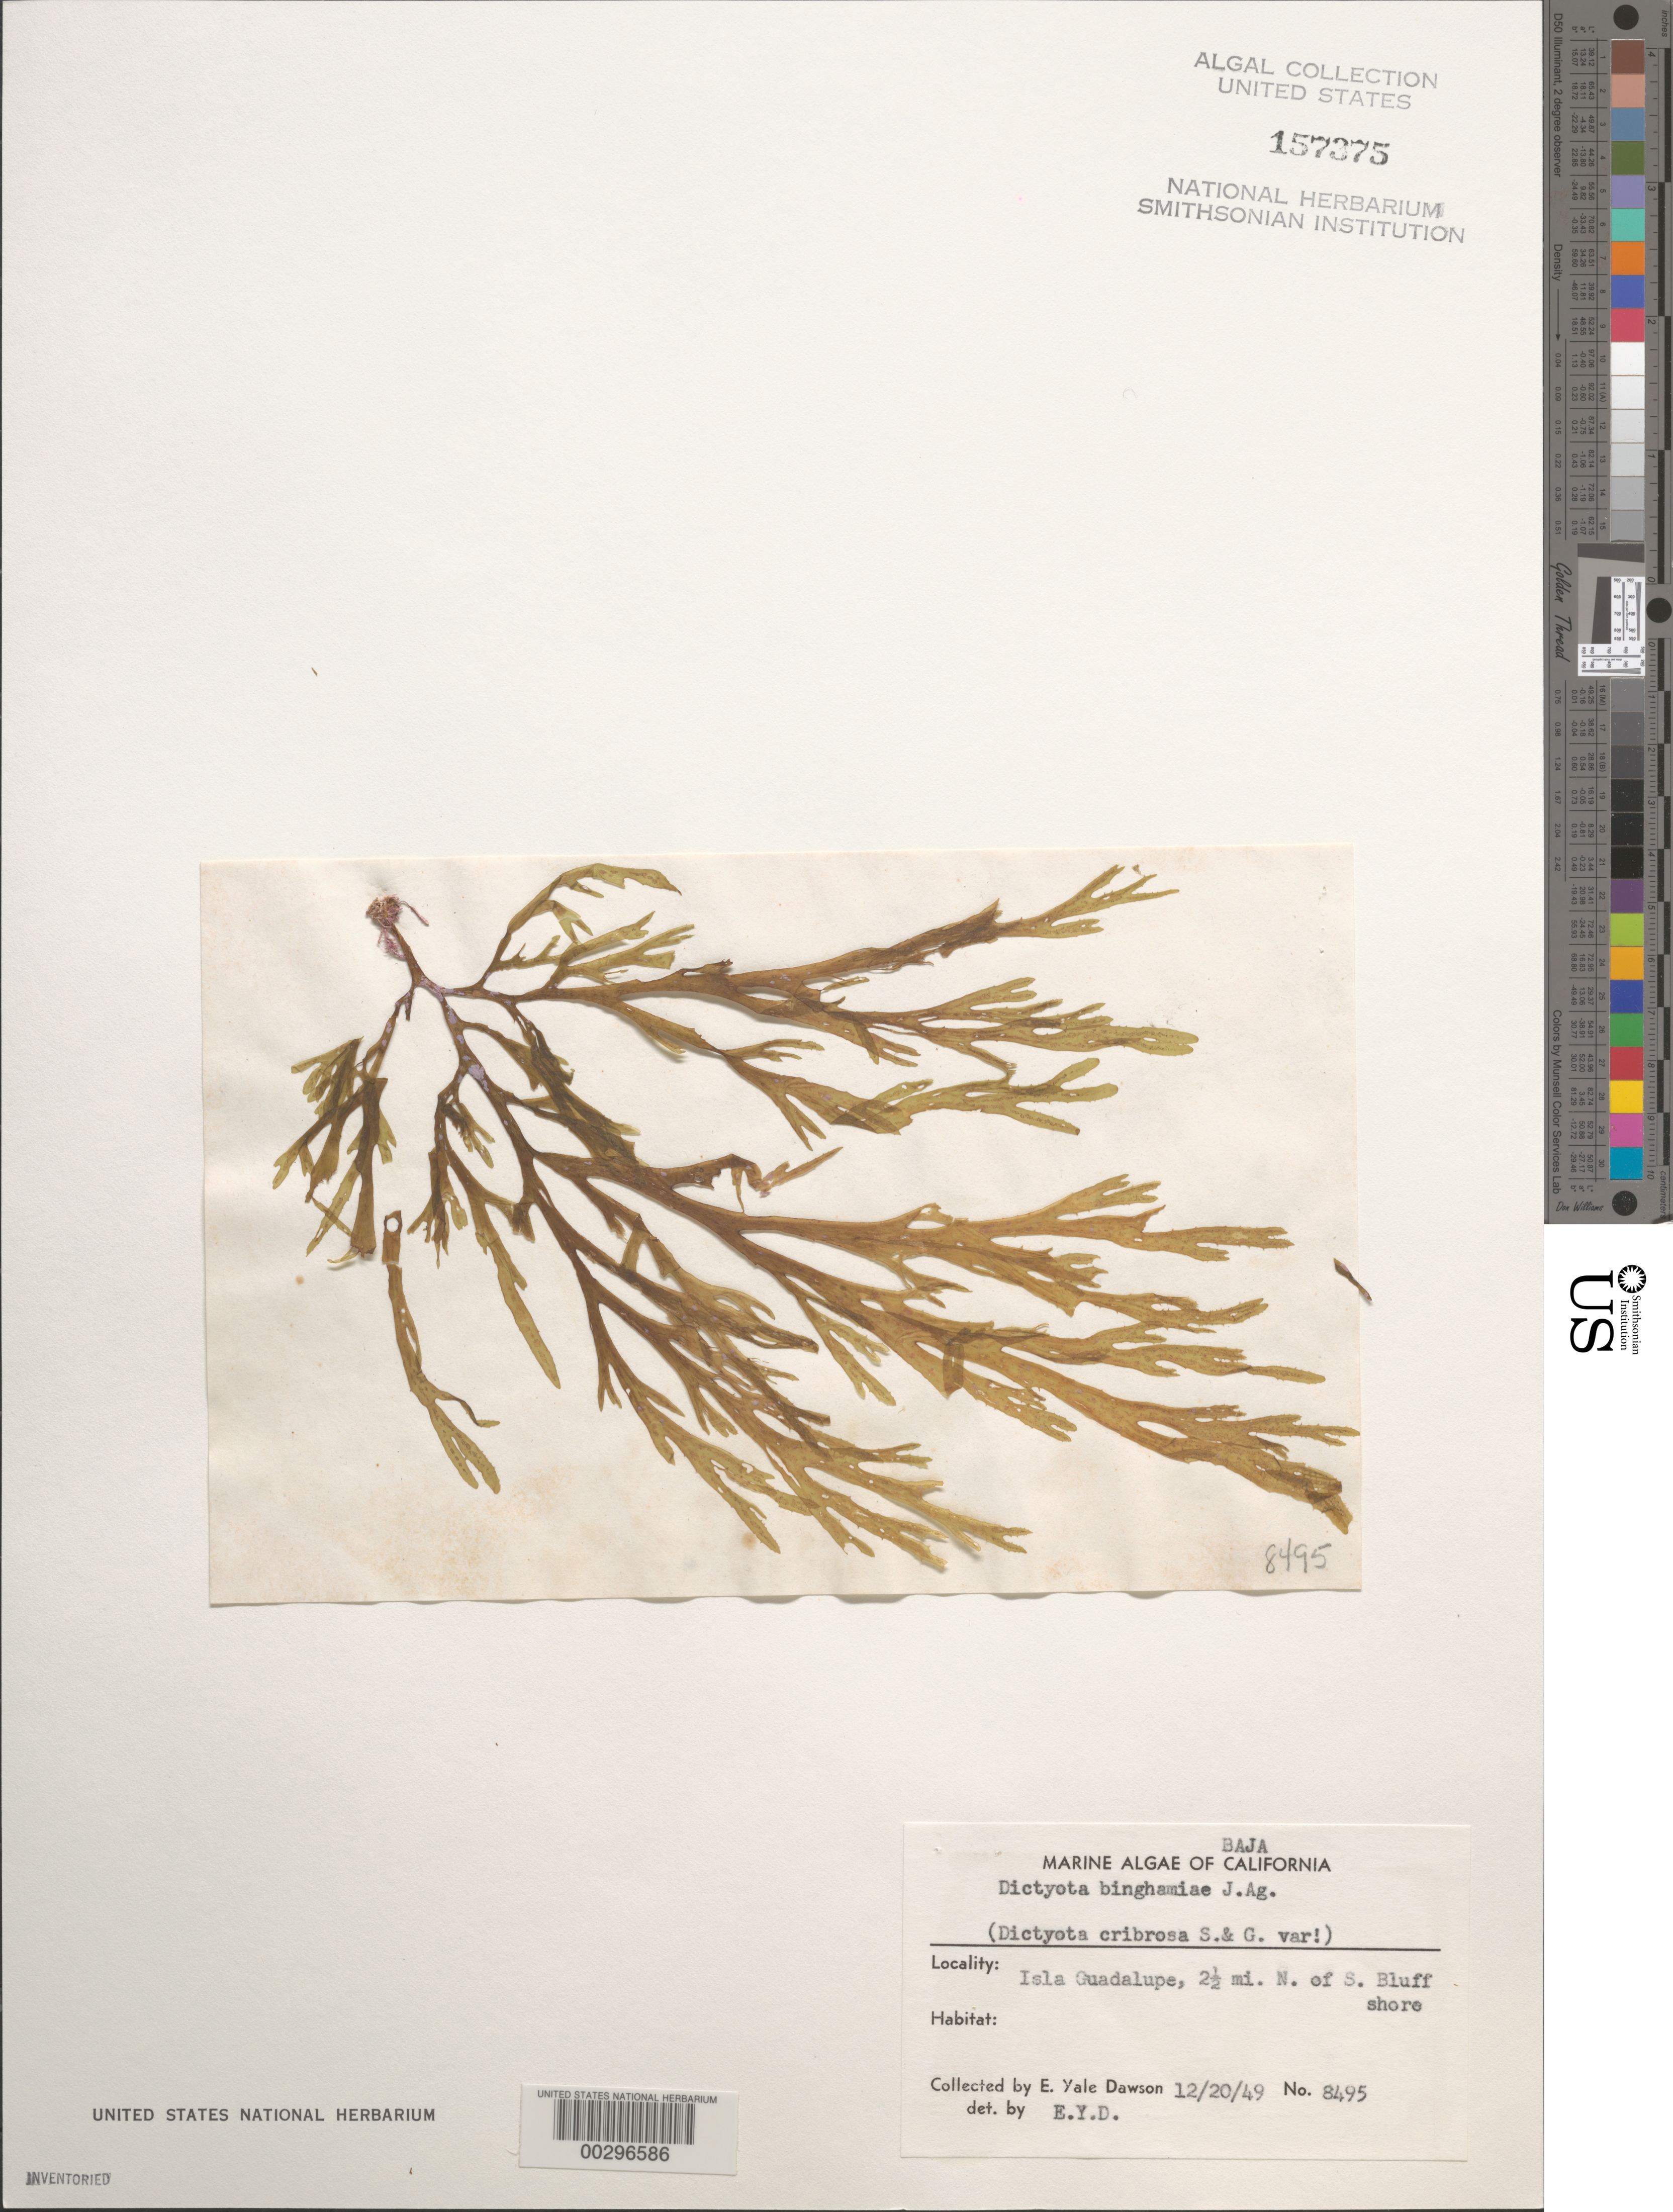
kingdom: Chromista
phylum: Ochrophyta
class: Phaeophyceae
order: Dictyotales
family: Dictyotaceae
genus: Dictyota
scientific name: Dictyota binghamiae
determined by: Dawson, E. Y.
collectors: E. Y. Dawson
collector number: EYD 8495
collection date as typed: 20 Dec 1949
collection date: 1949-12-20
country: Mexico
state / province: Baja California Norte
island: Isla Guadalupe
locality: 2.5 miles north of South Bluff shore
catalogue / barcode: US 157375